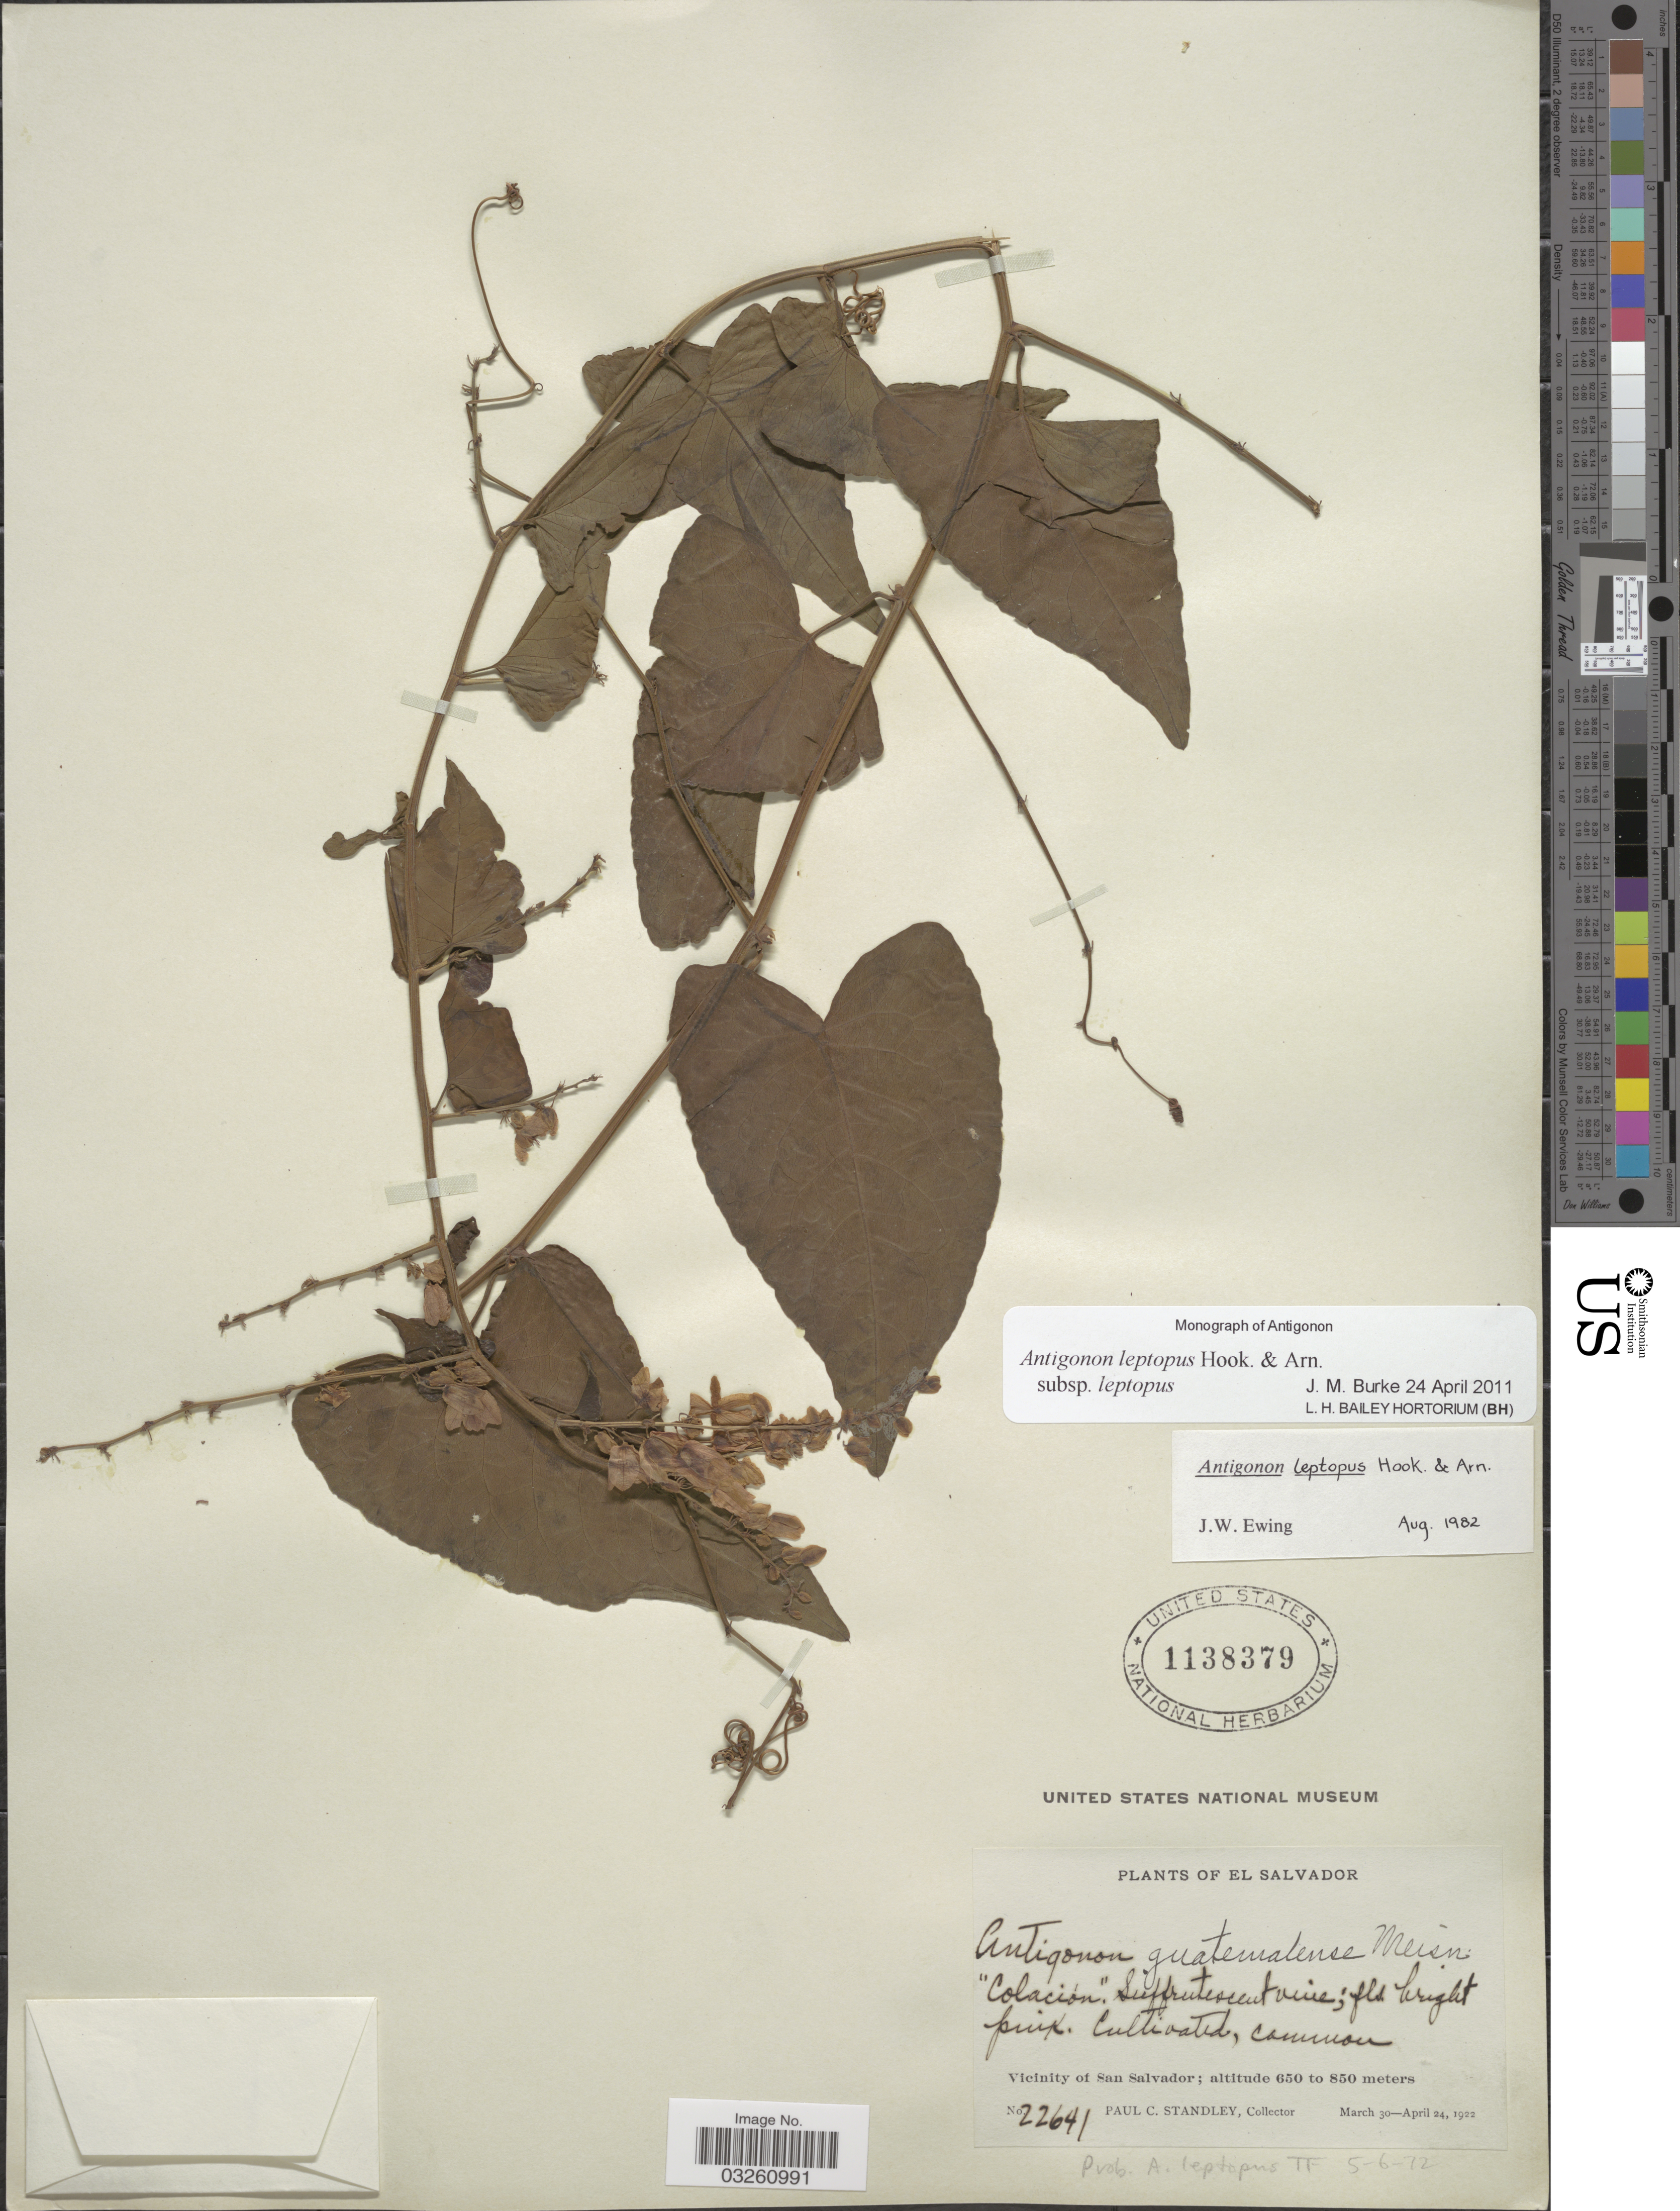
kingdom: Plantae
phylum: Tracheophyta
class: Magnoliopsida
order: Caryophyllales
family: Polygonaceae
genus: Antigonon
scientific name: Antigonon leptopus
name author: Hook. & Arn.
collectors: P. C. Standley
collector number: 22641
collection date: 1922-03-30/1922-04-24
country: El Salvador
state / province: San Salvador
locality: Vicinity of San Salvador.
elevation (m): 650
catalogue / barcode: US 1138379